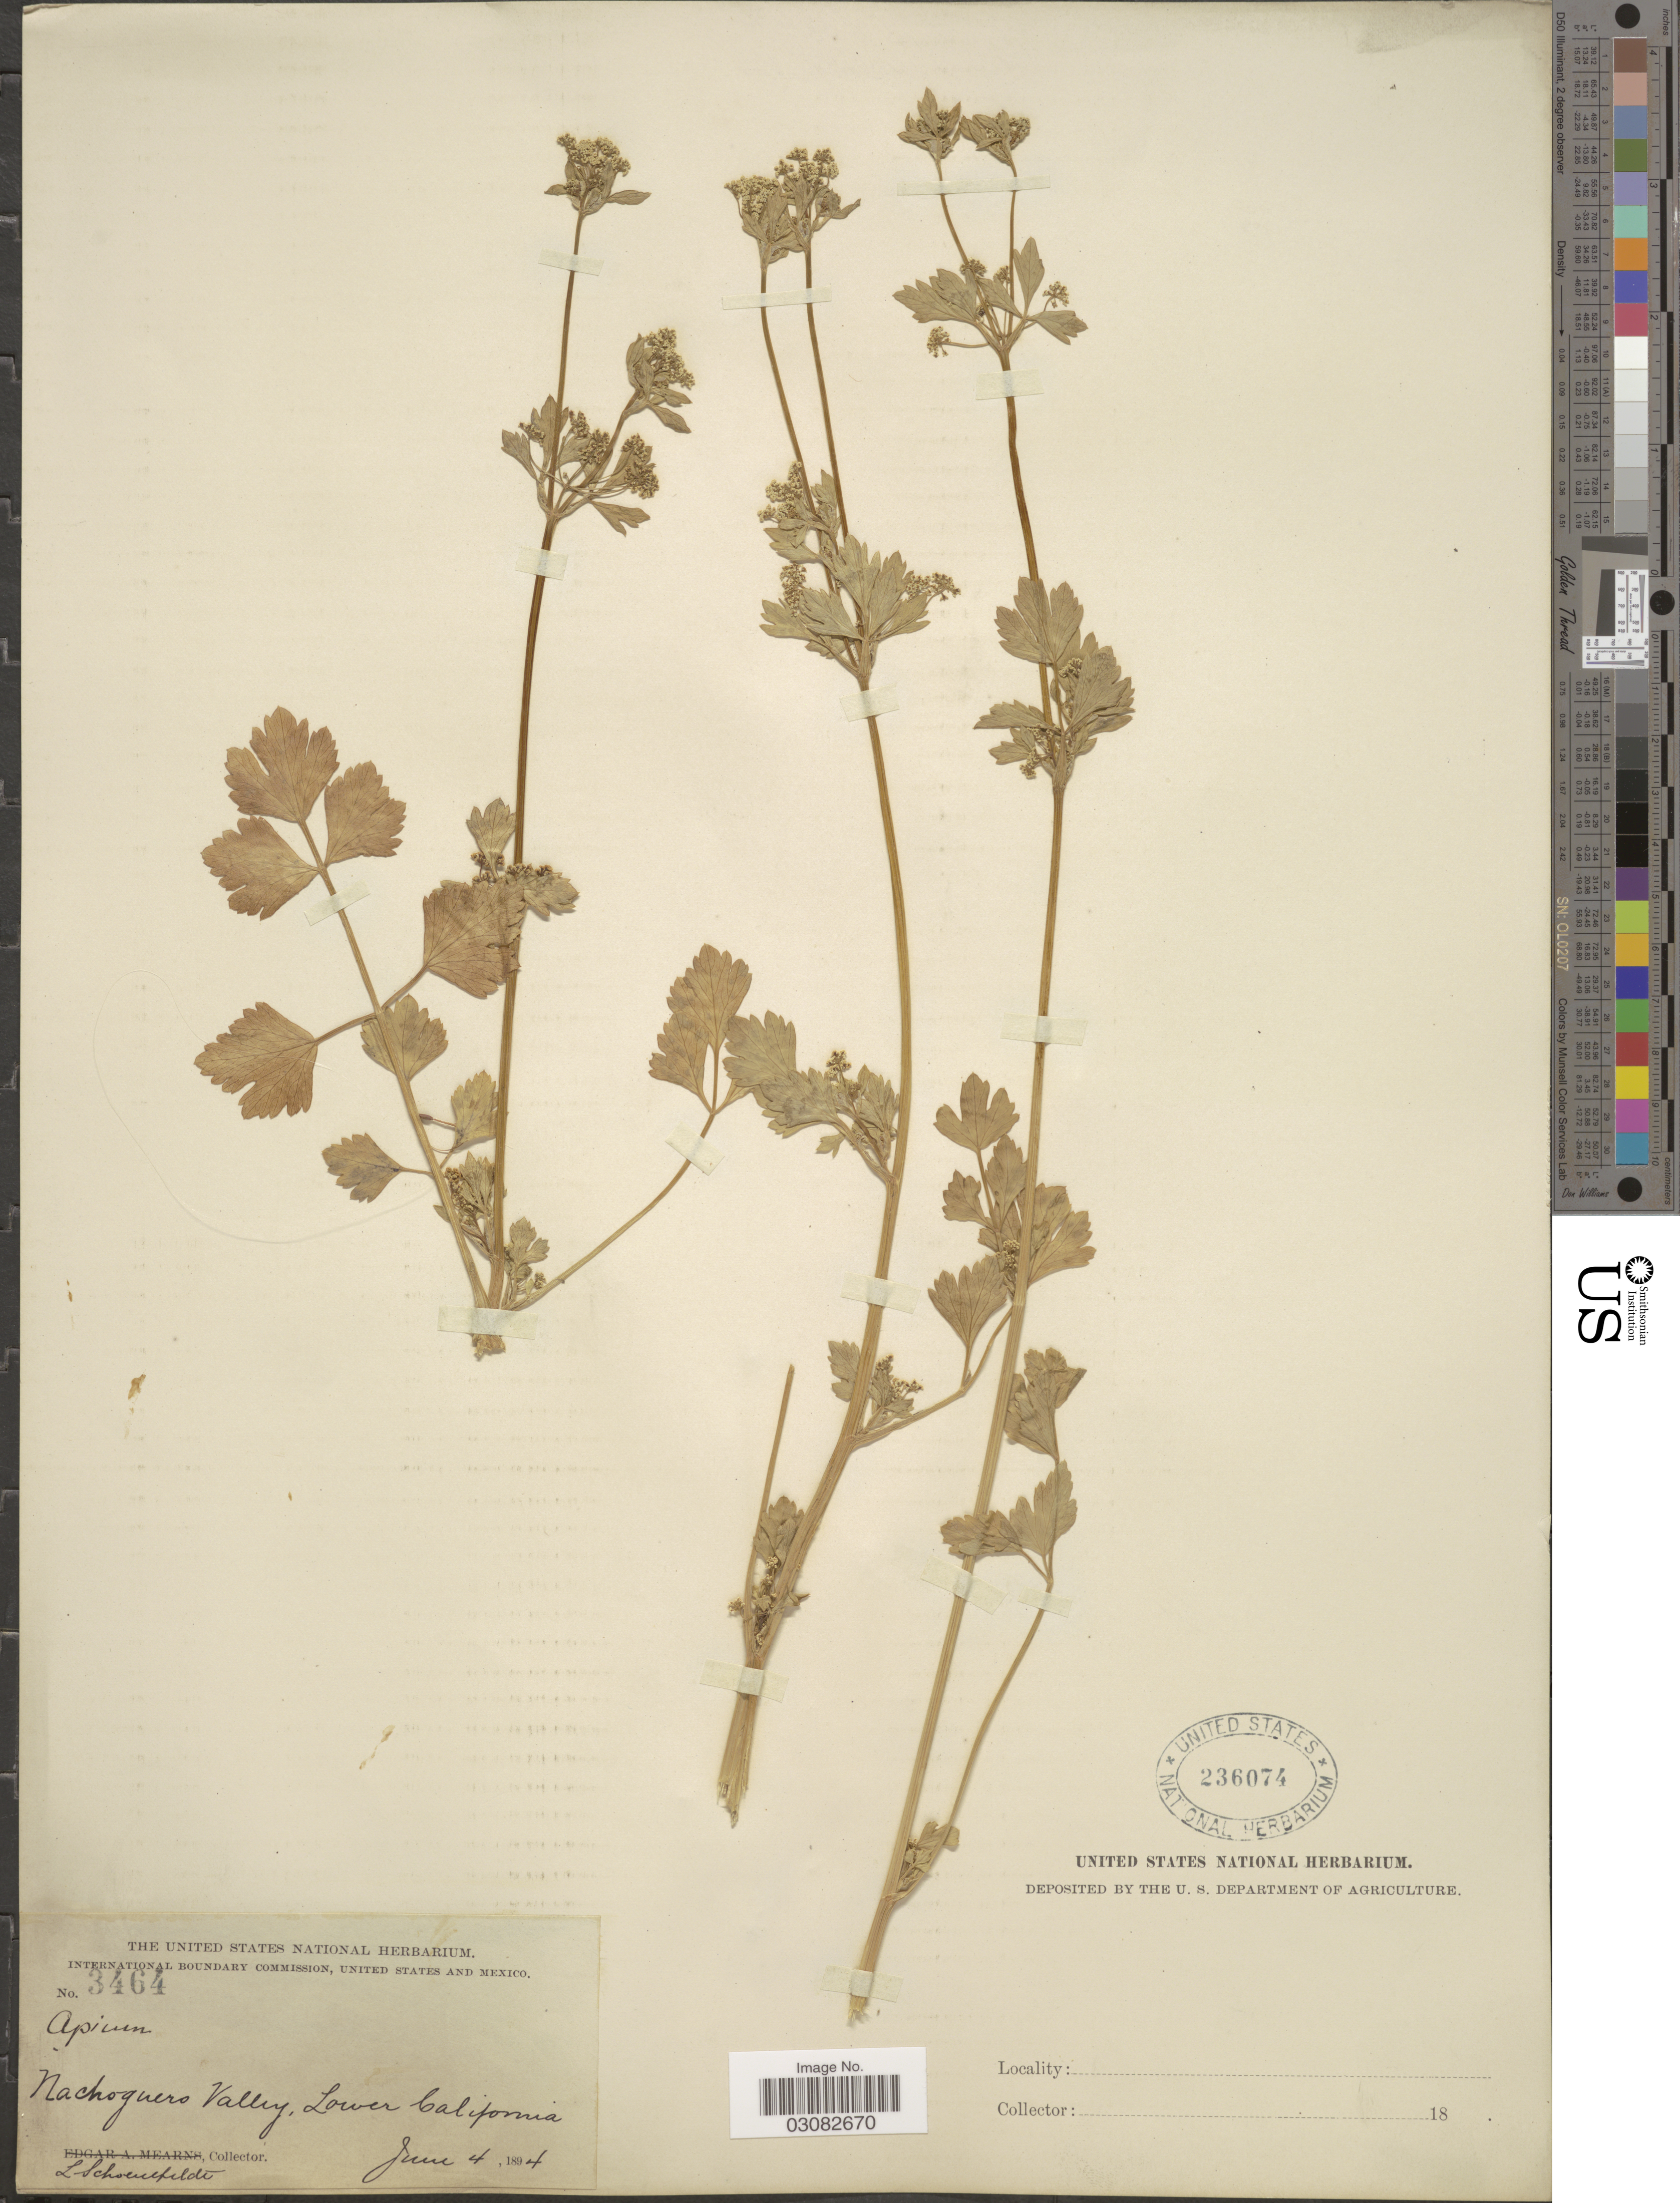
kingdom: Plantae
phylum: Tracheophyta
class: Magnoliopsida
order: Apiales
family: Apiaceae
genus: Apium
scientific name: Apium graveolens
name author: L.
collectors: L. Schoenefeldt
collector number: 3464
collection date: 1894-06-04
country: Mexico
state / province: Baja California Norte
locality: Nachoguero Valley, Lower California.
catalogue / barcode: US 236074